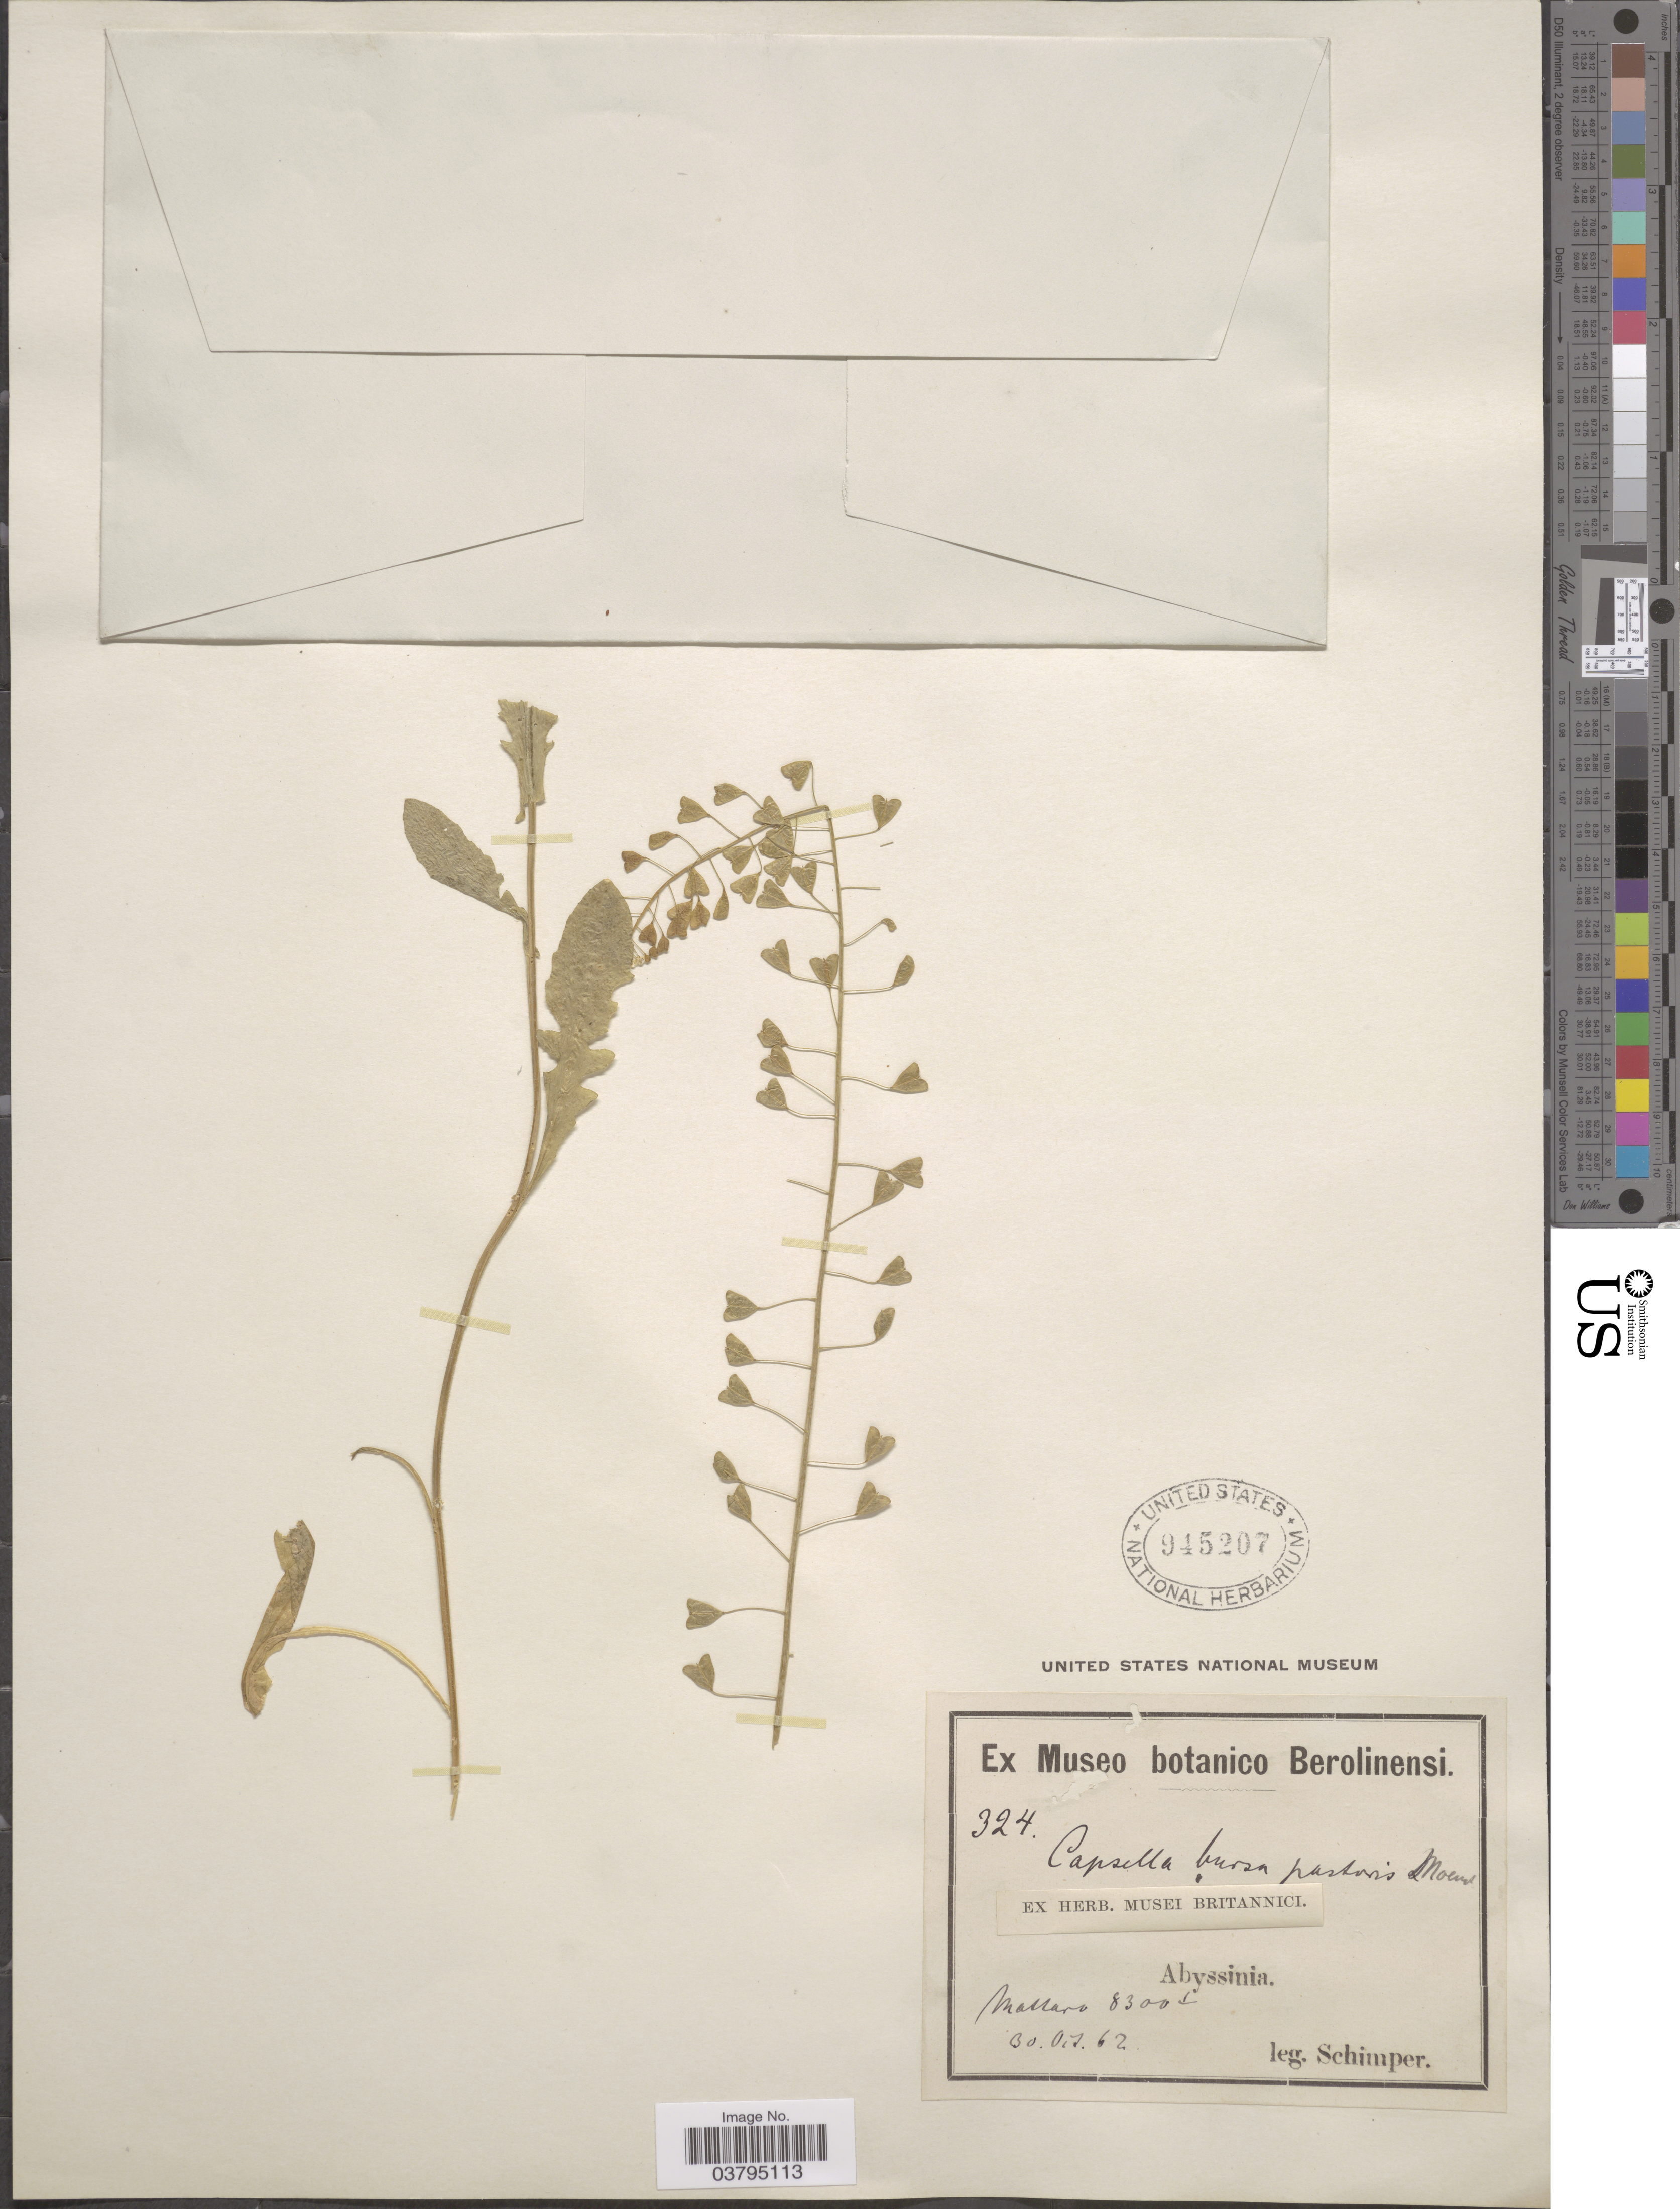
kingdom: Plantae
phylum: Tracheophyta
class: Magnoliopsida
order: Brassicales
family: Brassicaceae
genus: Capsella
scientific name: Capsella bursa-pastoris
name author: (L.) Medik.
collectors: -. Schimper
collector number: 324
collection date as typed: Transcribed d/m/y: 30/7/62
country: Ethiopia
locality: Abyssinia. Mallaro [interpreted].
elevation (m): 2530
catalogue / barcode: US 945207